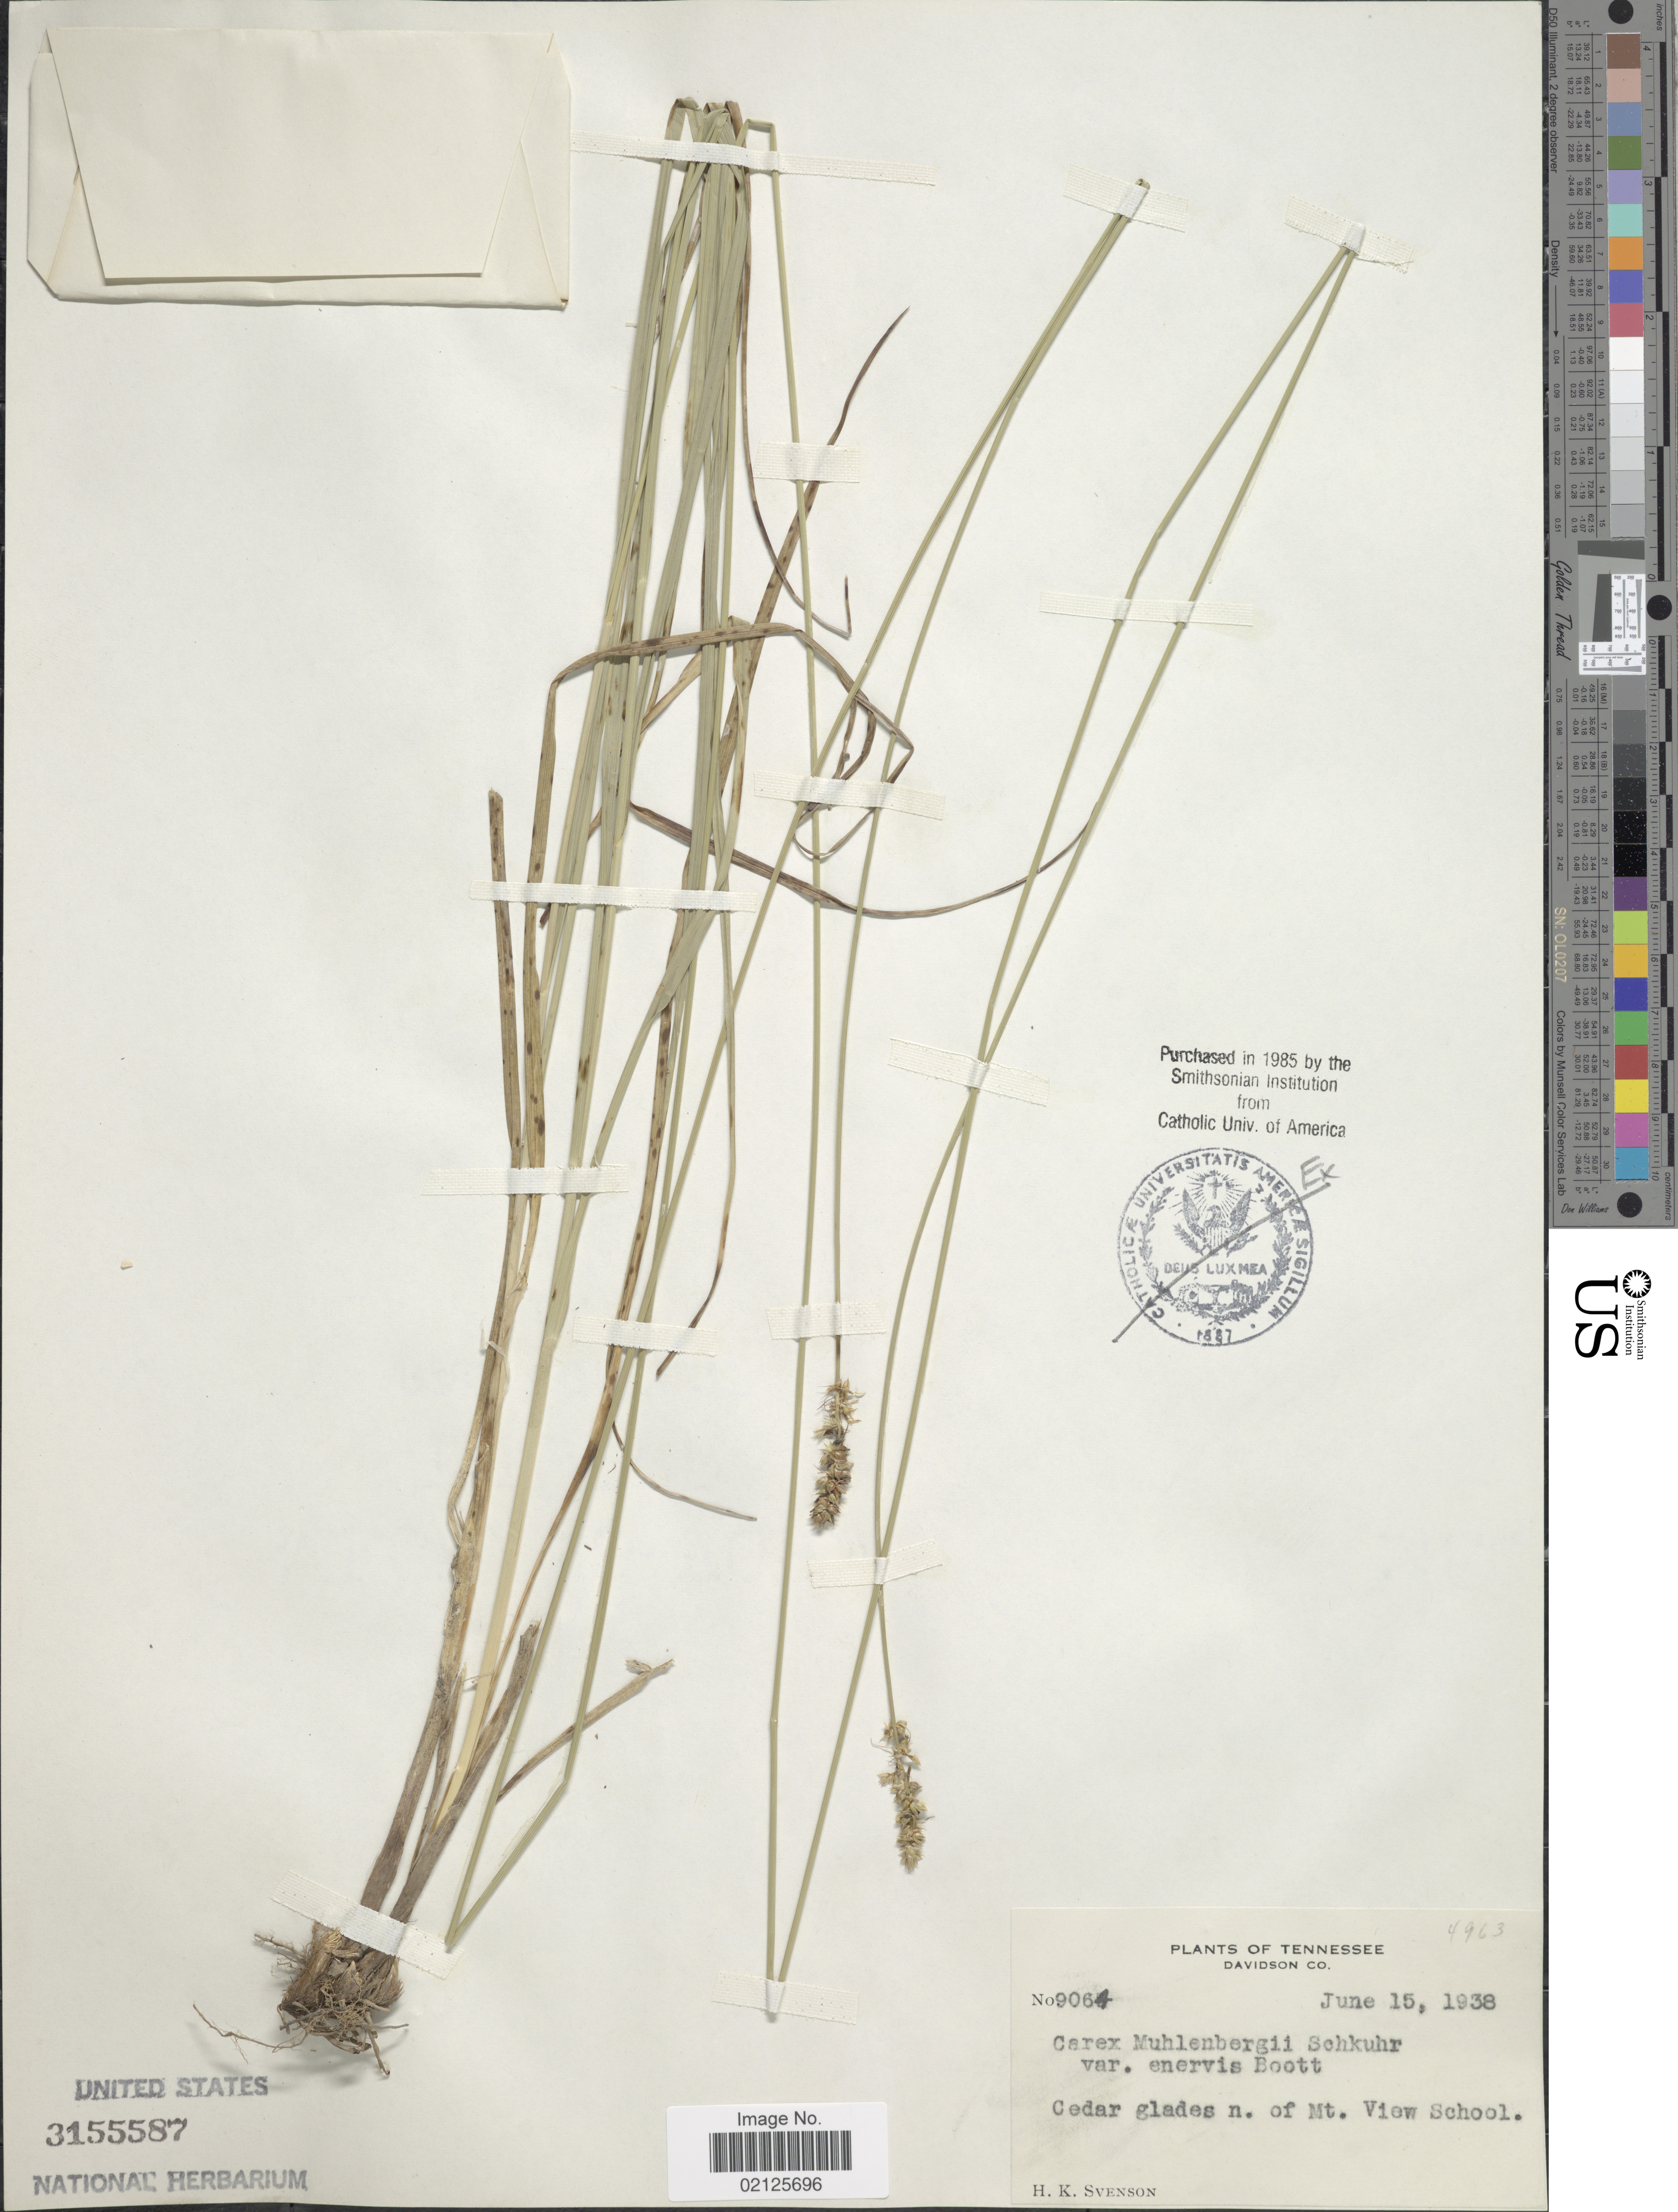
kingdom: Plantae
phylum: Tracheophyta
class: Liliopsida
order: Poales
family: Cyperaceae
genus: Carex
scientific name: Carex muehlenbergii var. enervis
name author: Boott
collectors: H. K. Svenson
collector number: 9064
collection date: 1938-06-15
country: United States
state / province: Tennessee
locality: Davidson Co. Cedar glades n. of Mt. View School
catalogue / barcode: US 3155587